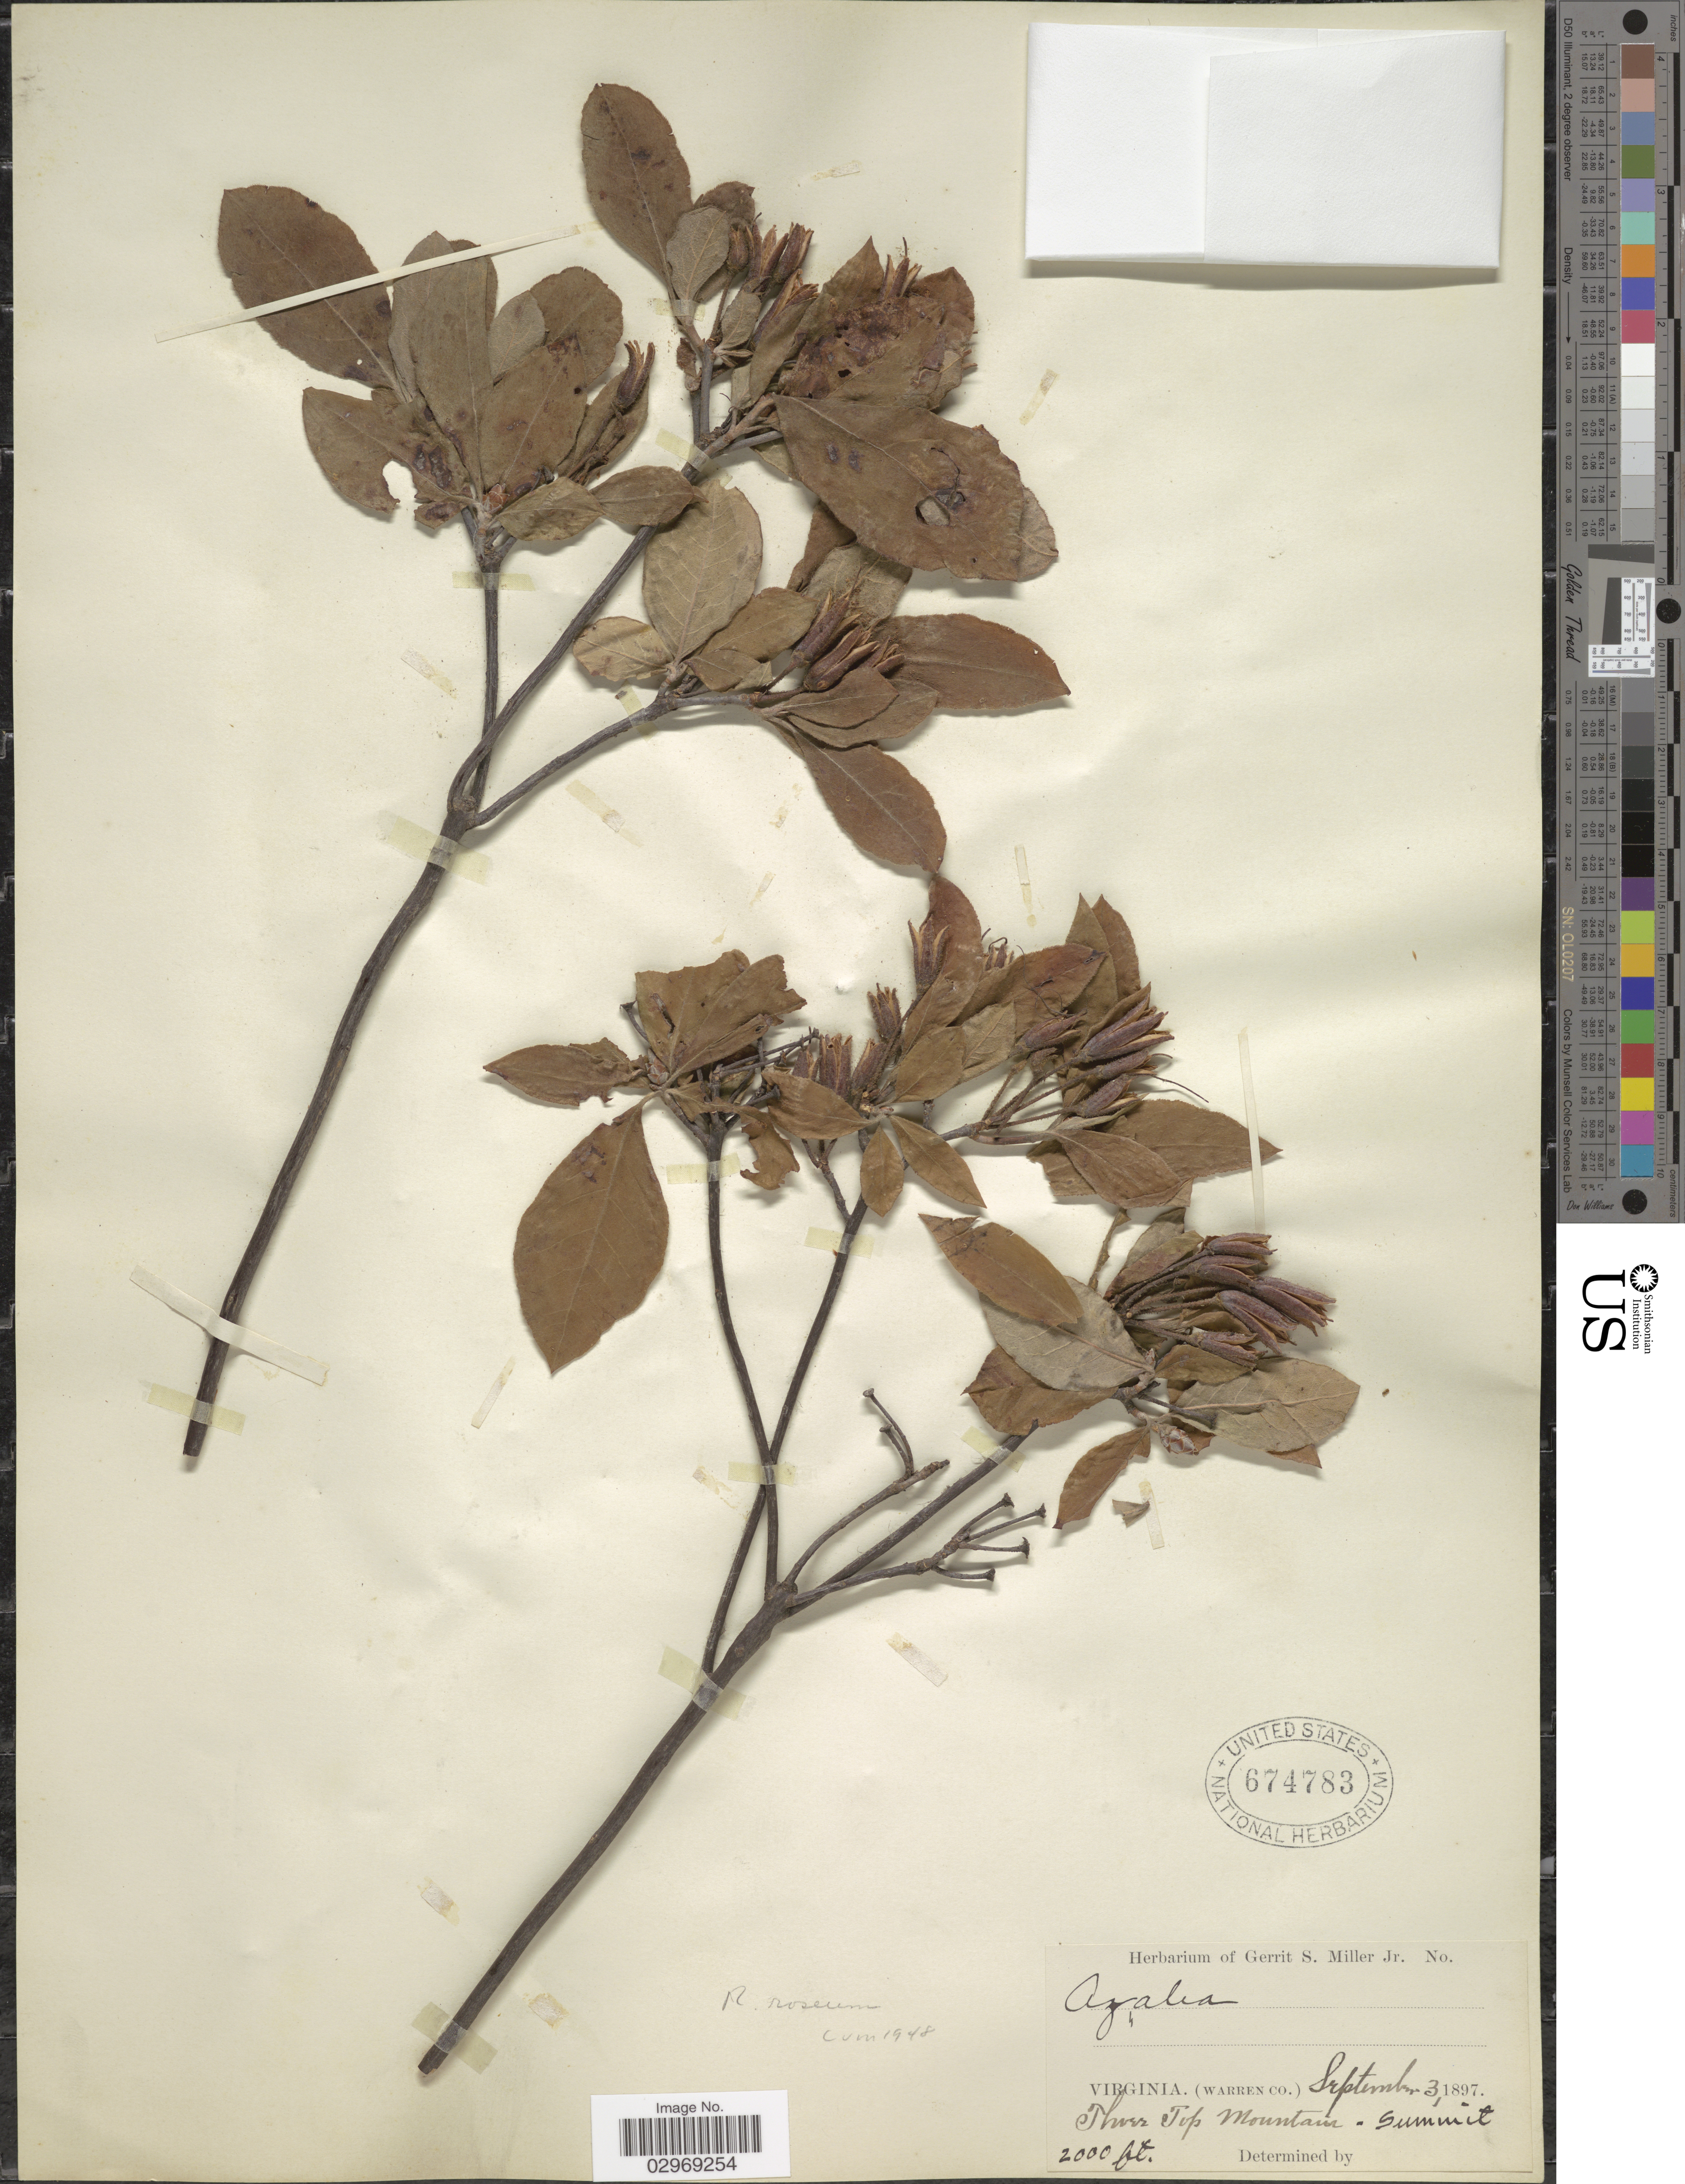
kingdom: Plantae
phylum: Tracheophyta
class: Magnoliopsida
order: Ericales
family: Ericaceae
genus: Rhododendron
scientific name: Rhododendron roseum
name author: (Loisel.) Rehder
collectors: ex herb. Gerrit S. Miller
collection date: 1897-09-03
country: United States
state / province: Virginia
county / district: Warren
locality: Three Top Mountain.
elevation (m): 610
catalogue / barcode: US 674783